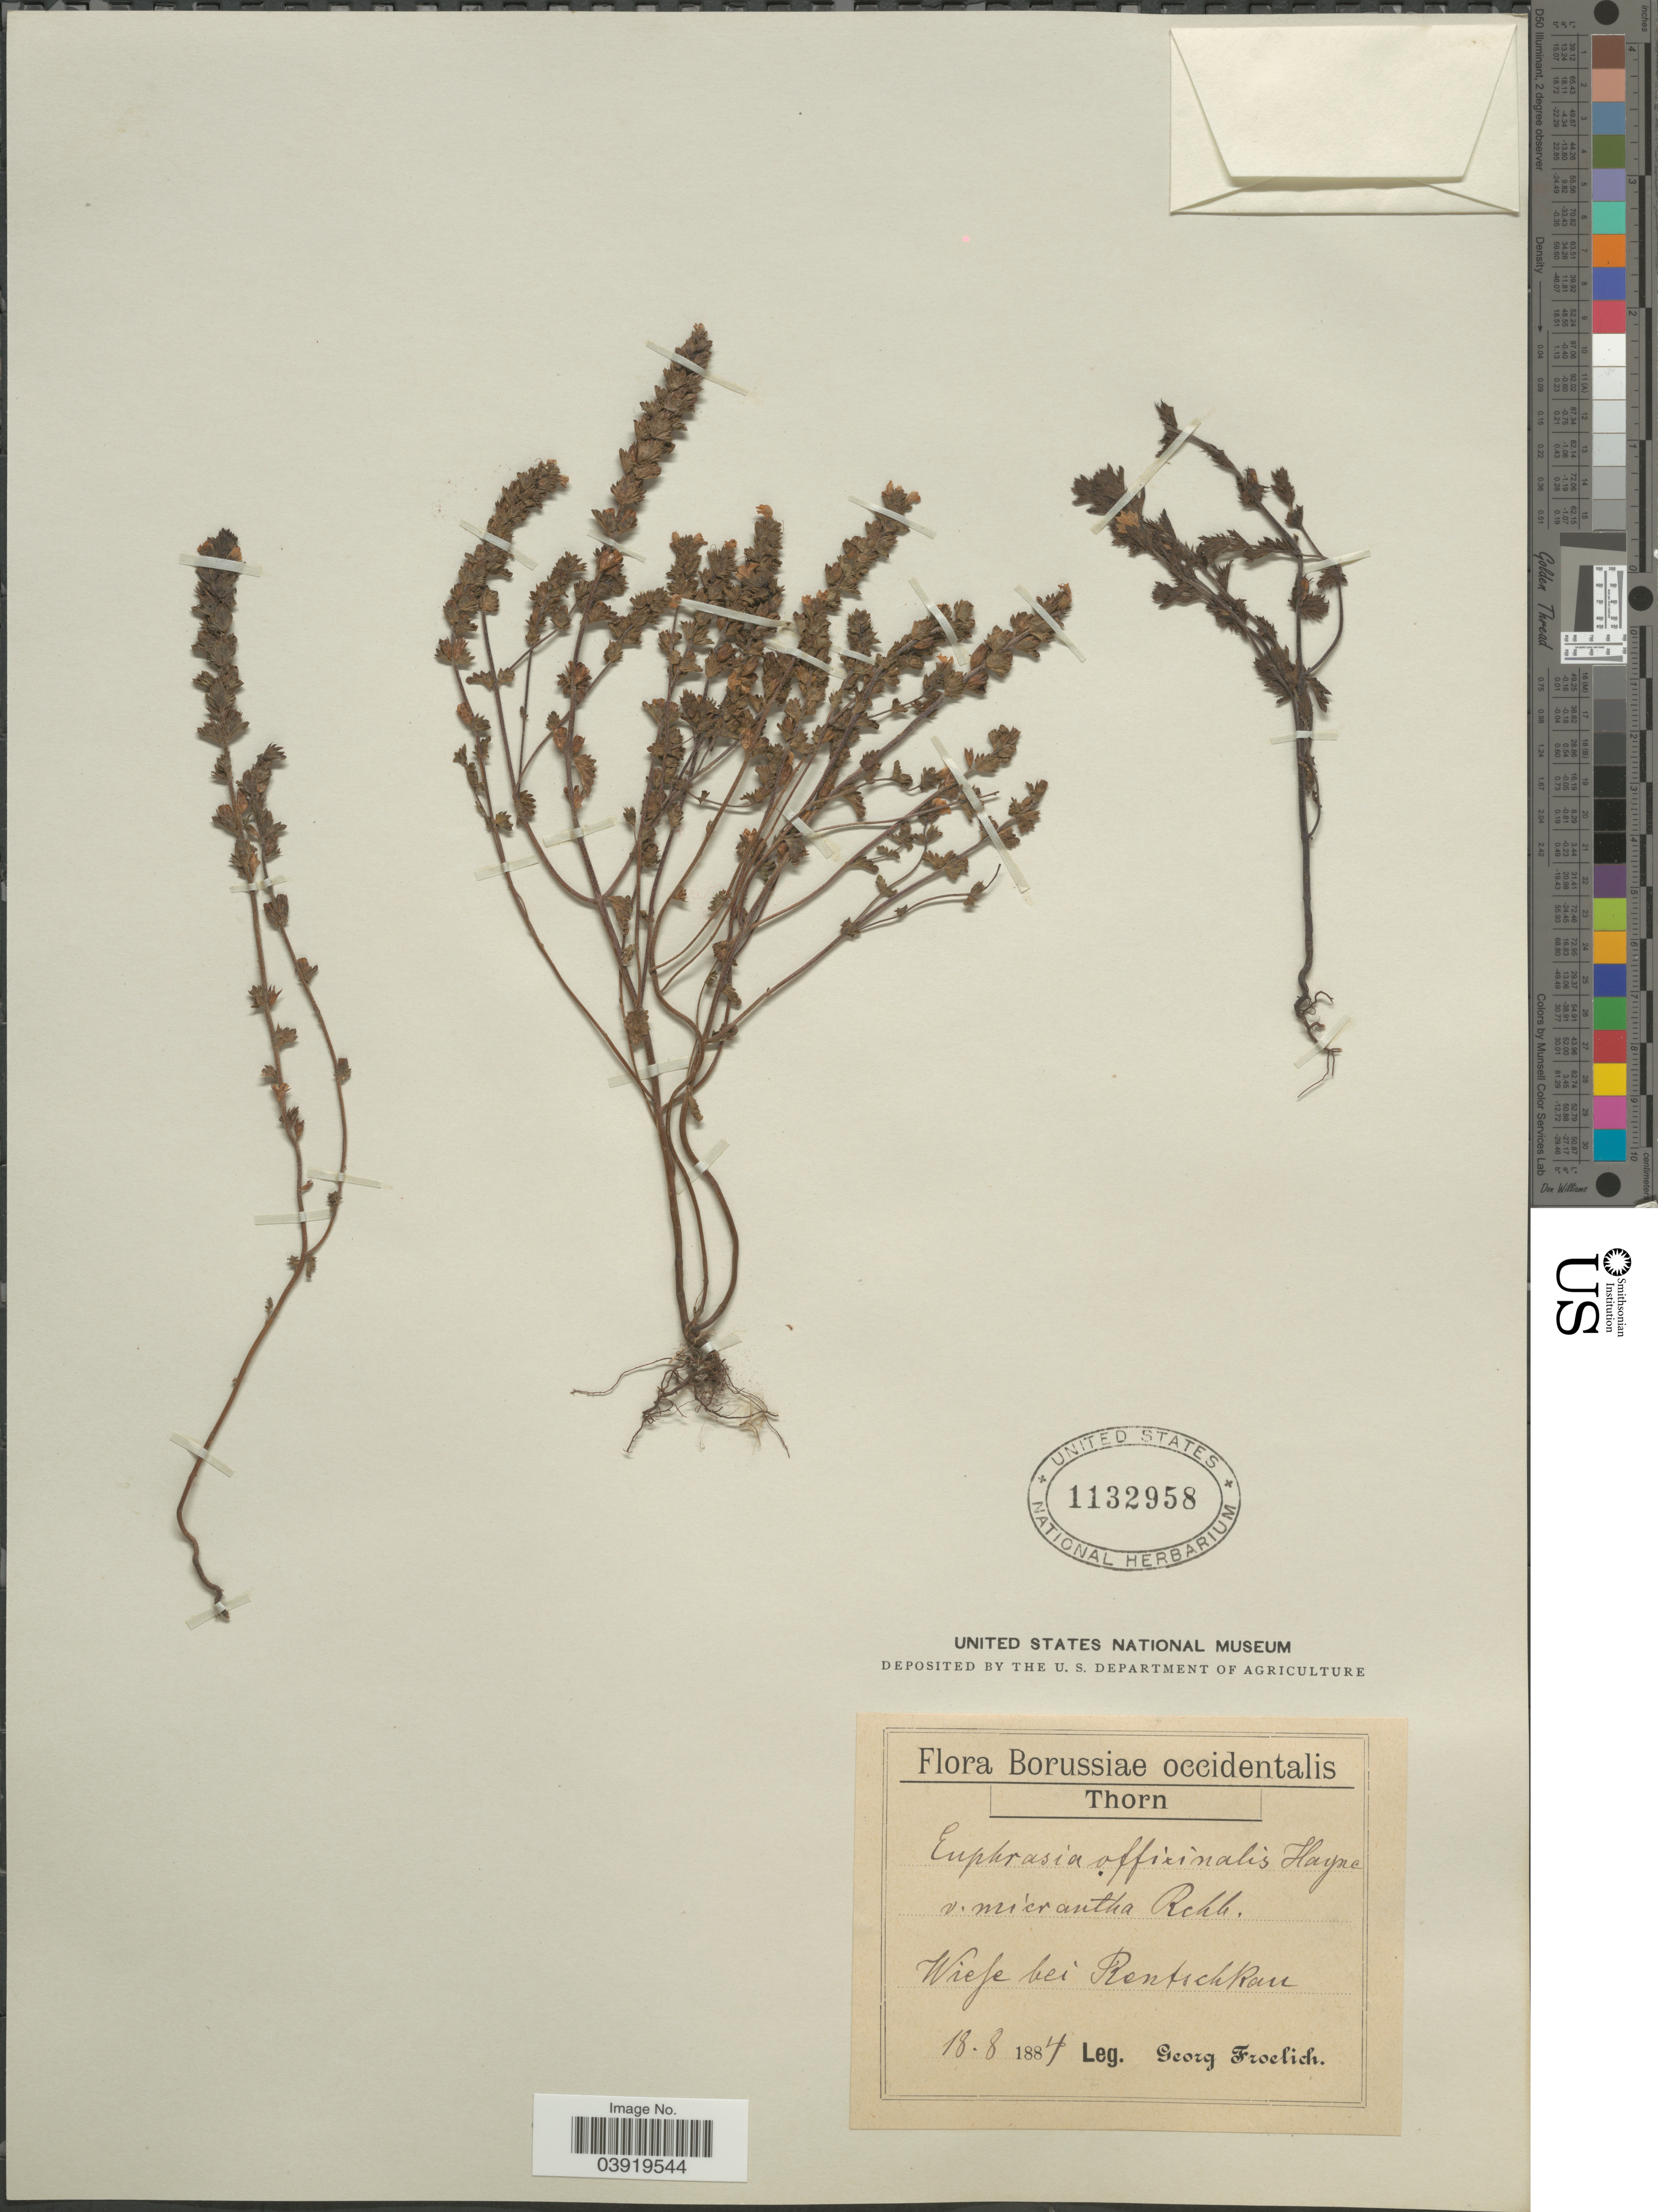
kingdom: Plantae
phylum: Tracheophyta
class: Magnoliopsida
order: Lamiales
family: Orobanchaceae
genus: Euphrasia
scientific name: Euphrasia officinalis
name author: L.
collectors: G. Froelich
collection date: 1884-08-18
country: Germany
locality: Borussiae occidentalis. Thorn. Wiese bei Rentschkau.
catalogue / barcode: US 1132958